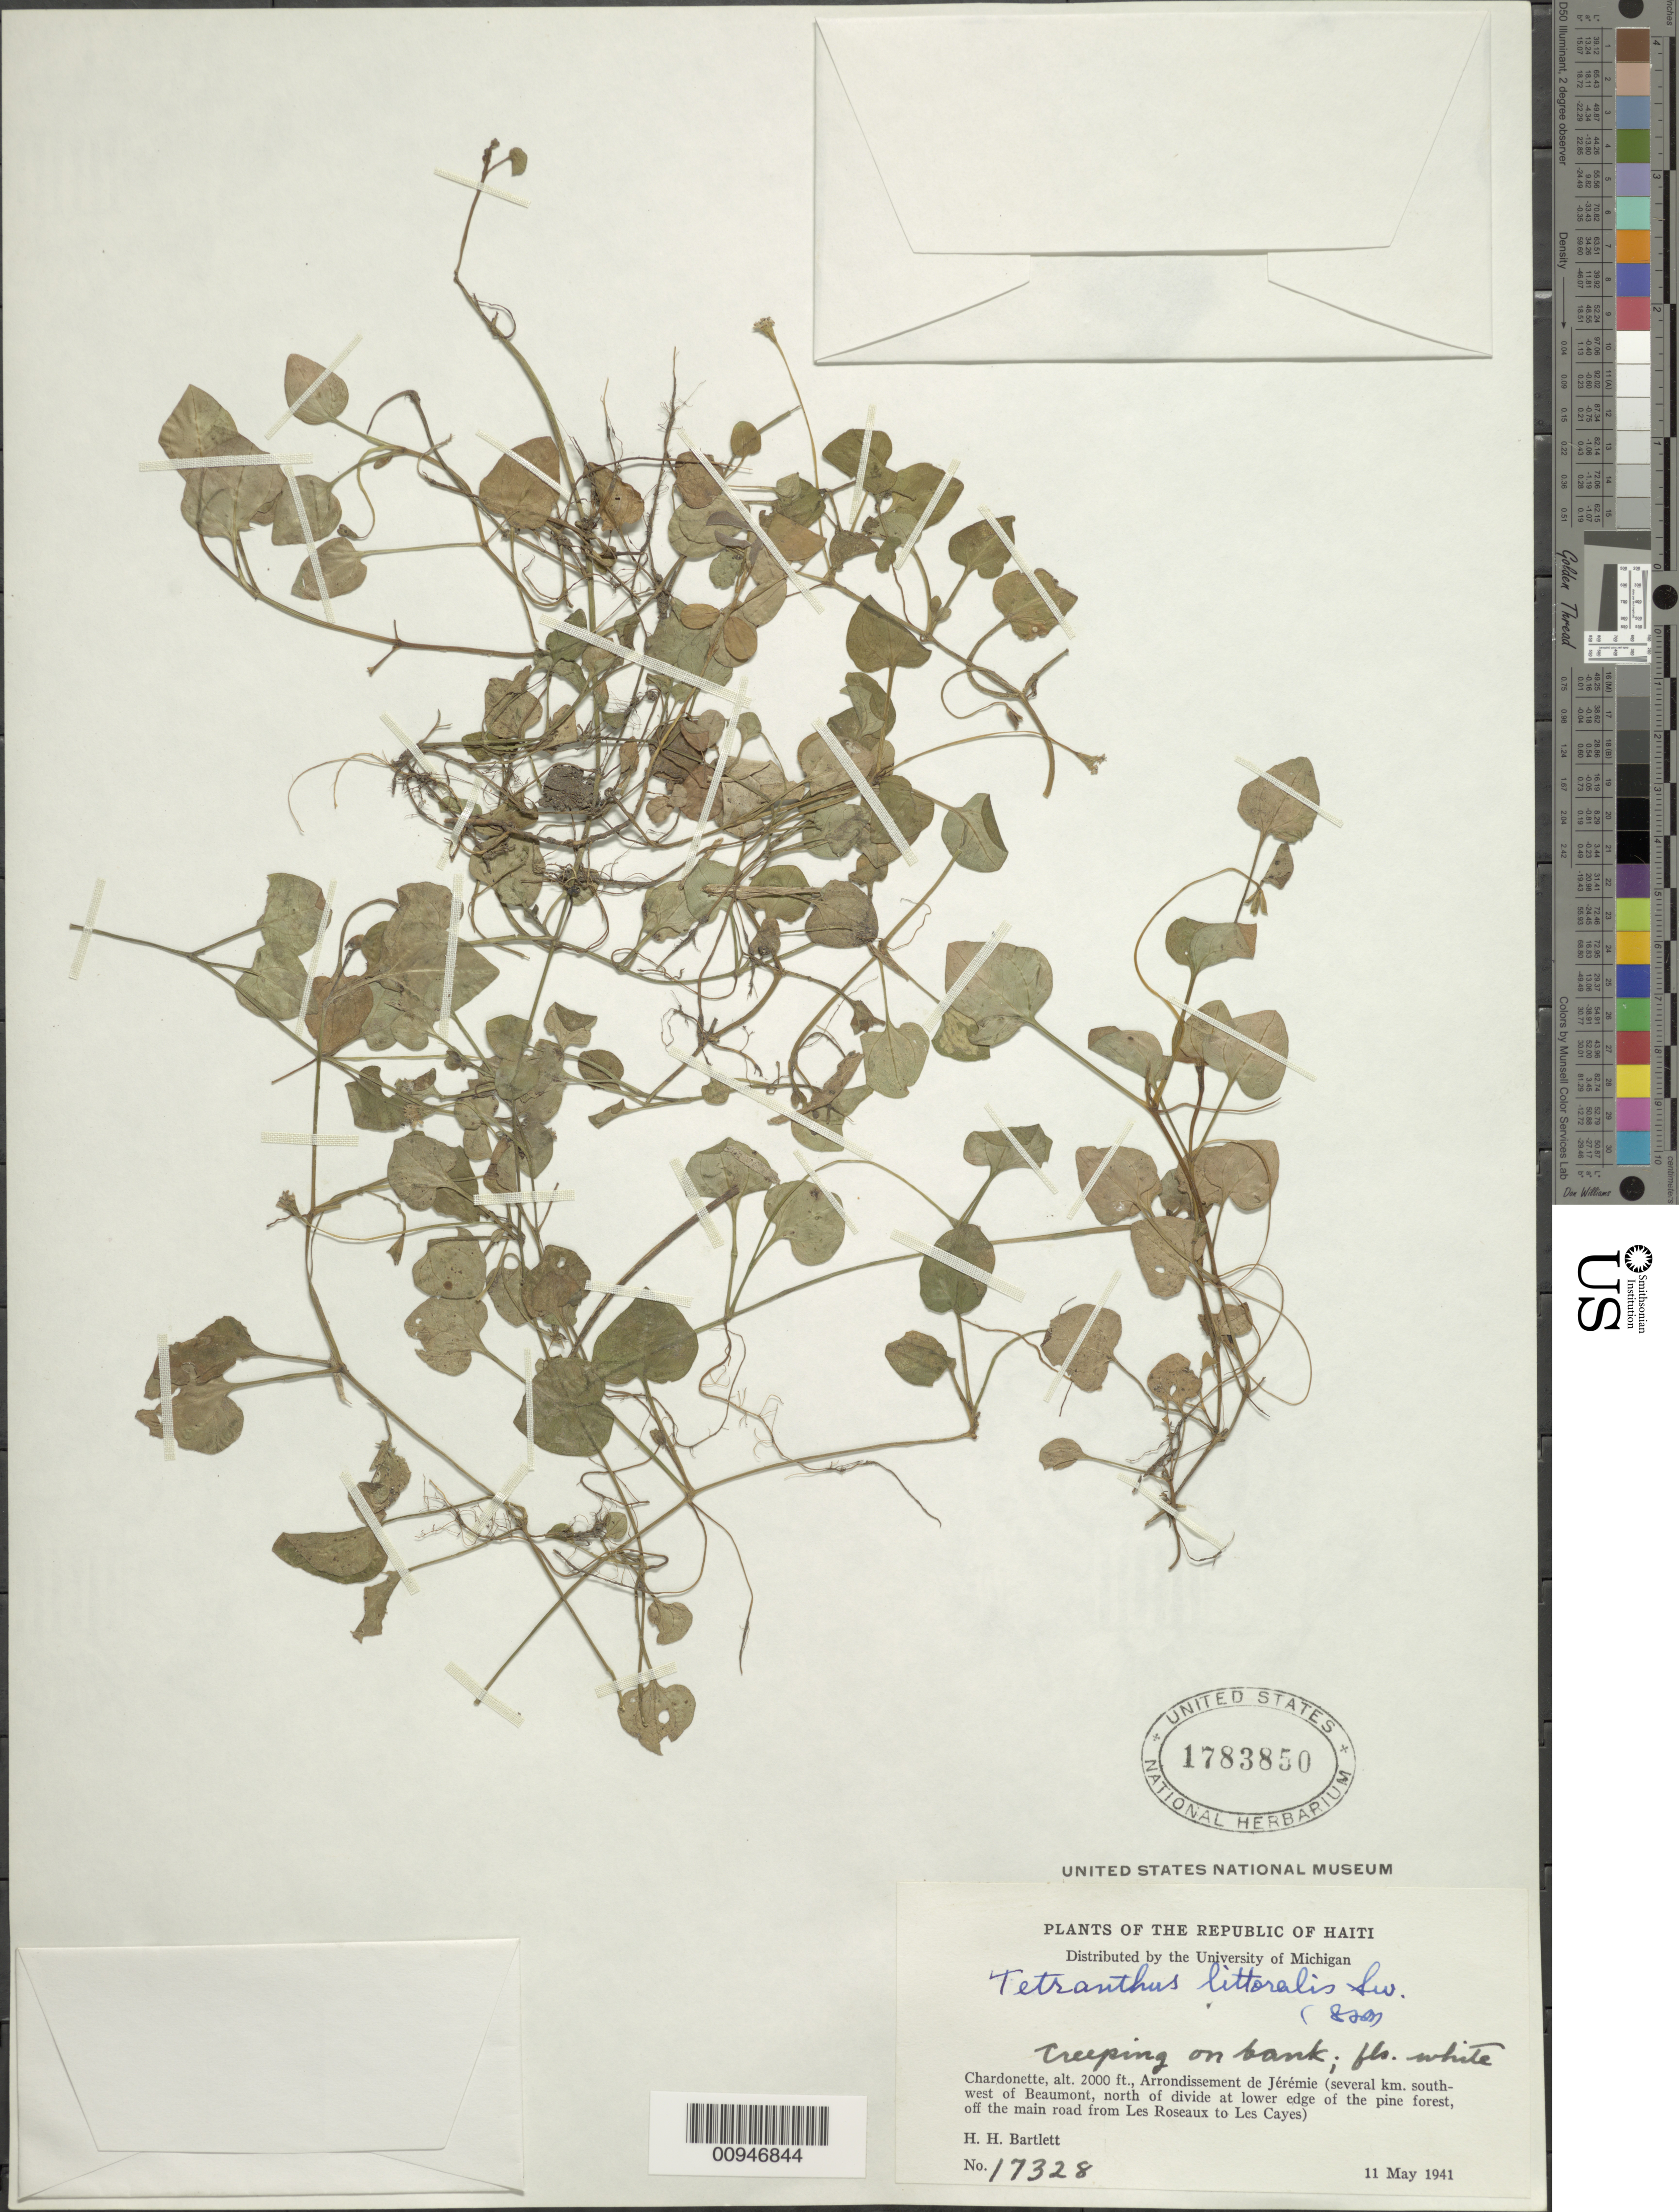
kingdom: Plantae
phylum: Tracheophyta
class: Magnoliopsida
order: Asterales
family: Asteraceae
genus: Tetranthus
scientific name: Tetranthus littoralis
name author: Sw.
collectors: H. H. Bartlett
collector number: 17328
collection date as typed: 11 May 1941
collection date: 1941-05-11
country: Haiti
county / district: Jérémie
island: Hispaniola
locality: Chardonette, Arrondissement de Jérémie (several km southwest of Beaumont, north of divide at lower edge of the pine forest, off the main road from Les Roseaux to Les Cayes)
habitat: On bank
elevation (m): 610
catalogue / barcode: US 1783850